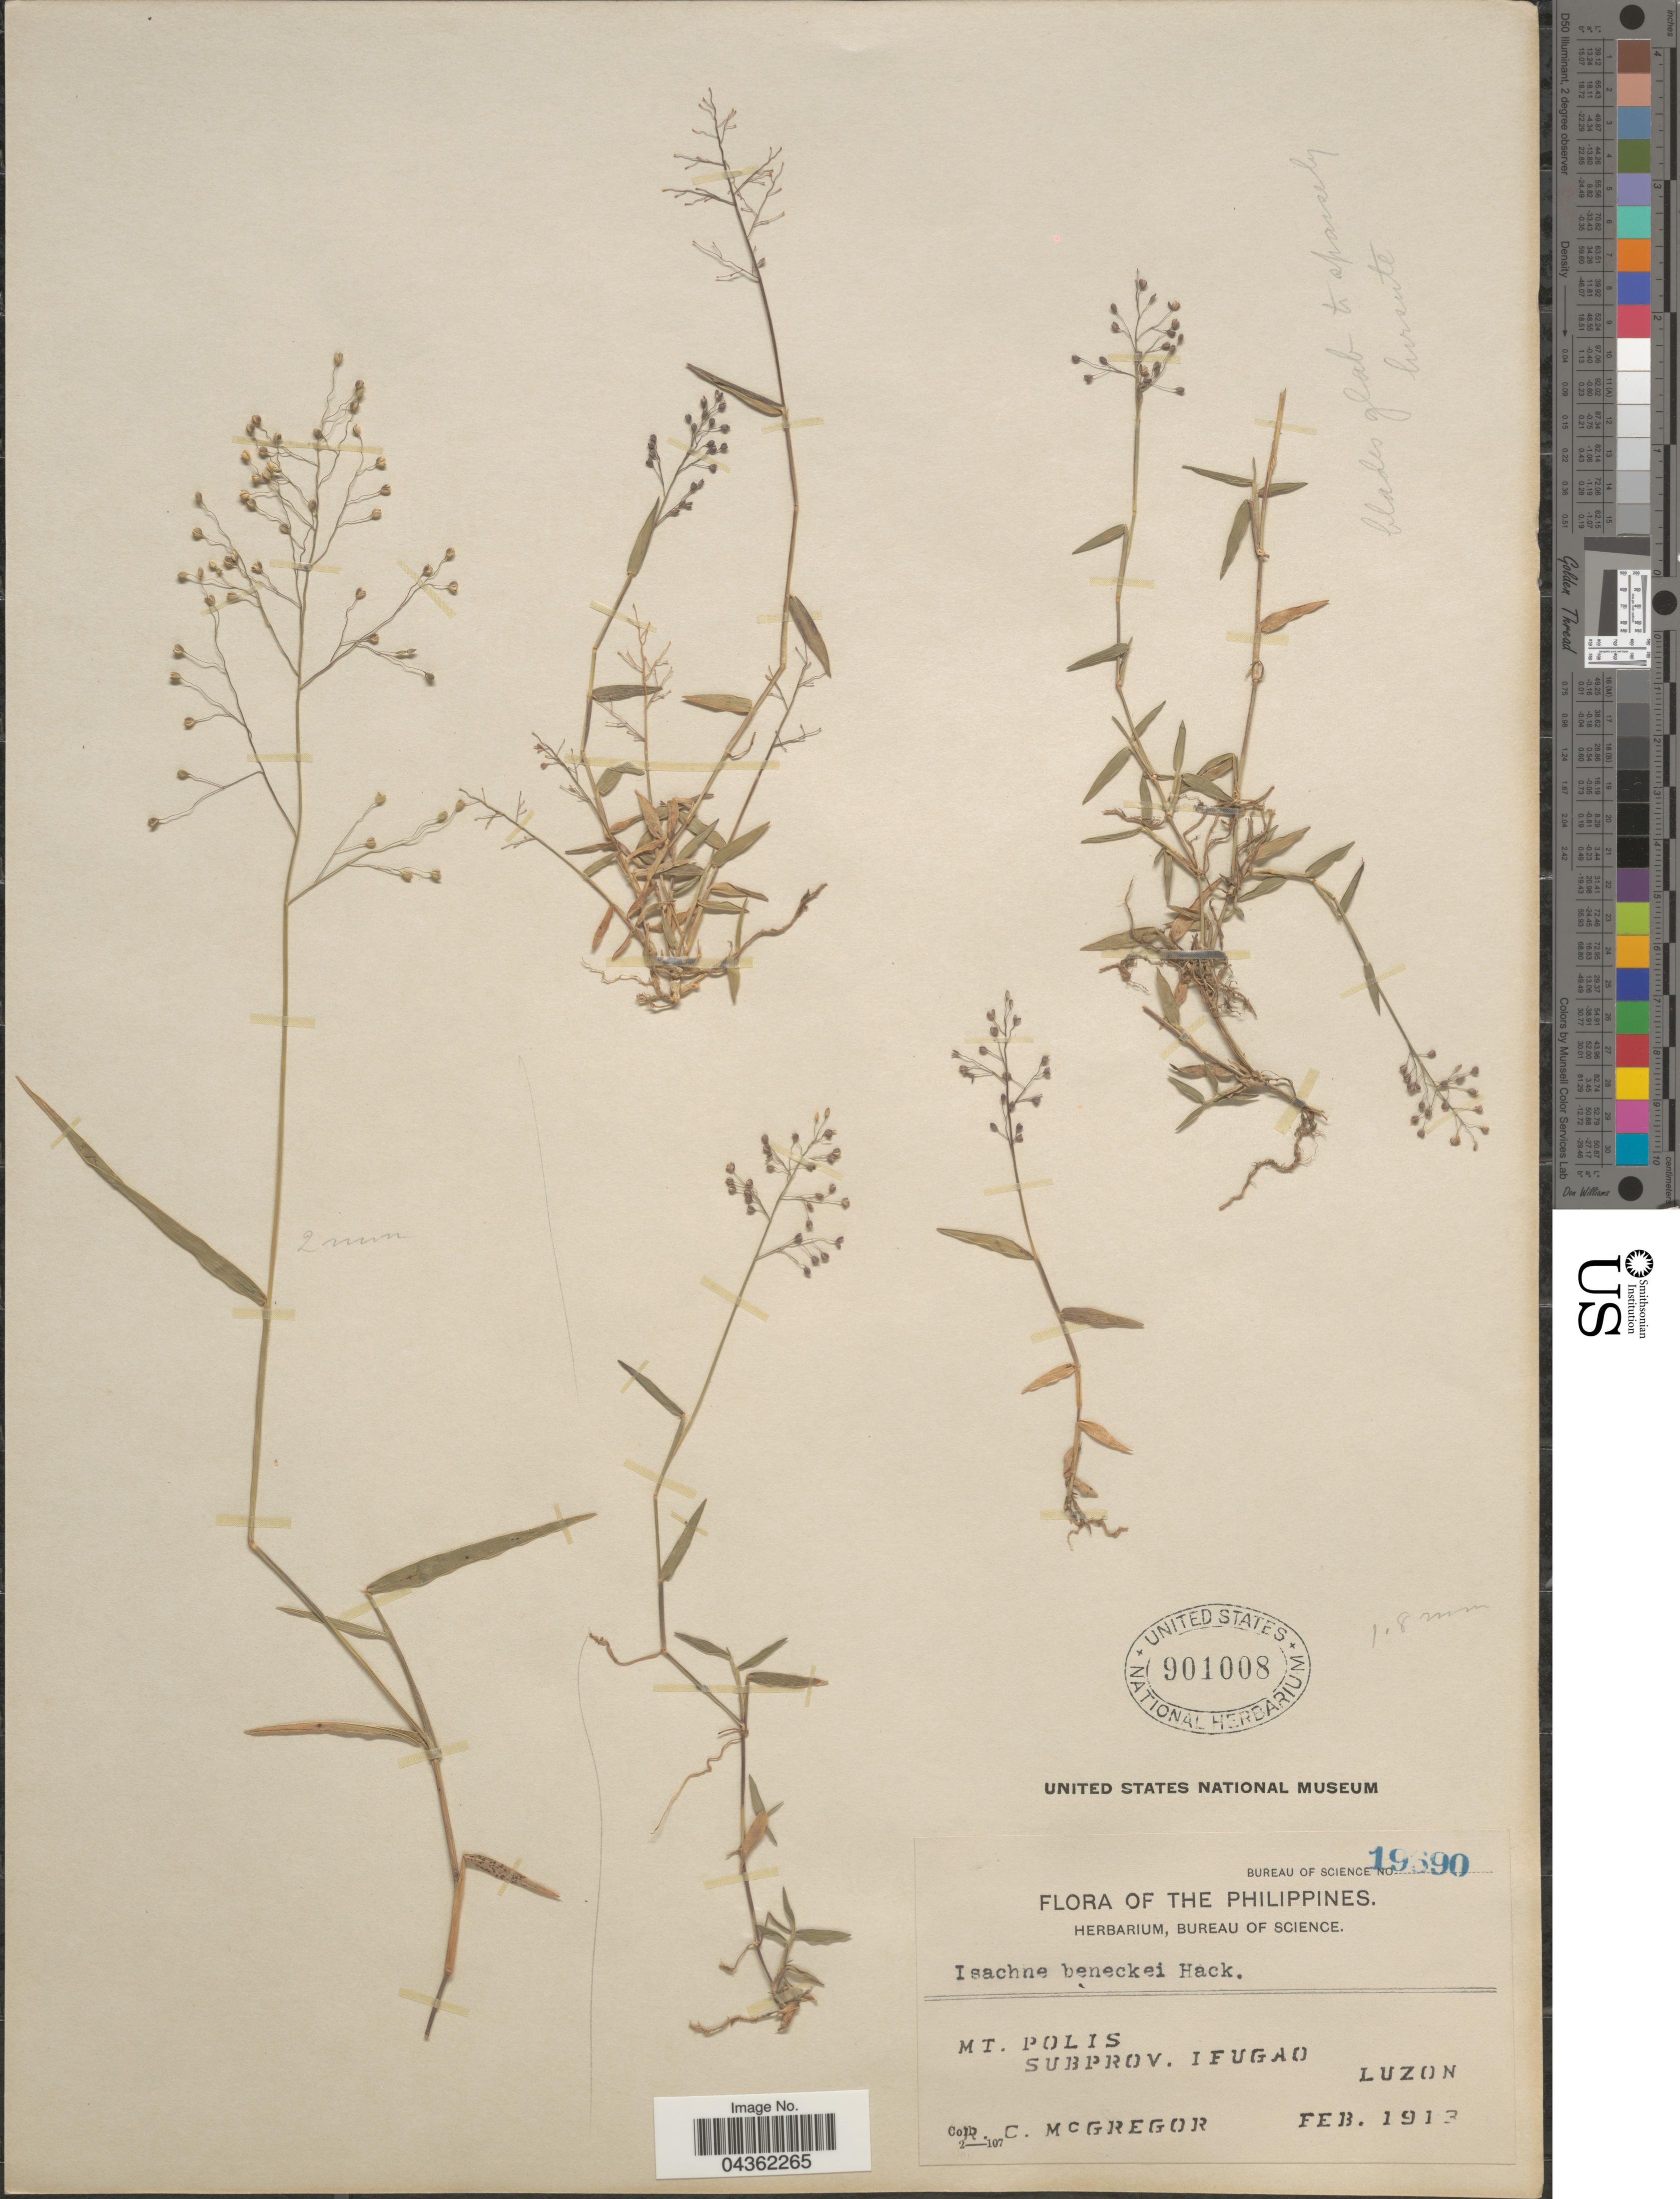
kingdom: Plantae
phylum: Tracheophyta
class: Liliopsida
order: Poales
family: Poaceae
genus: Isachne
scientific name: Isachne sp.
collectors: R. C. McGregor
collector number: Bureau of Science 19390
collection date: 1913-02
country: Philippines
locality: Mt. Polis, Subprov. Ifugao. Luzon.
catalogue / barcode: US 901008